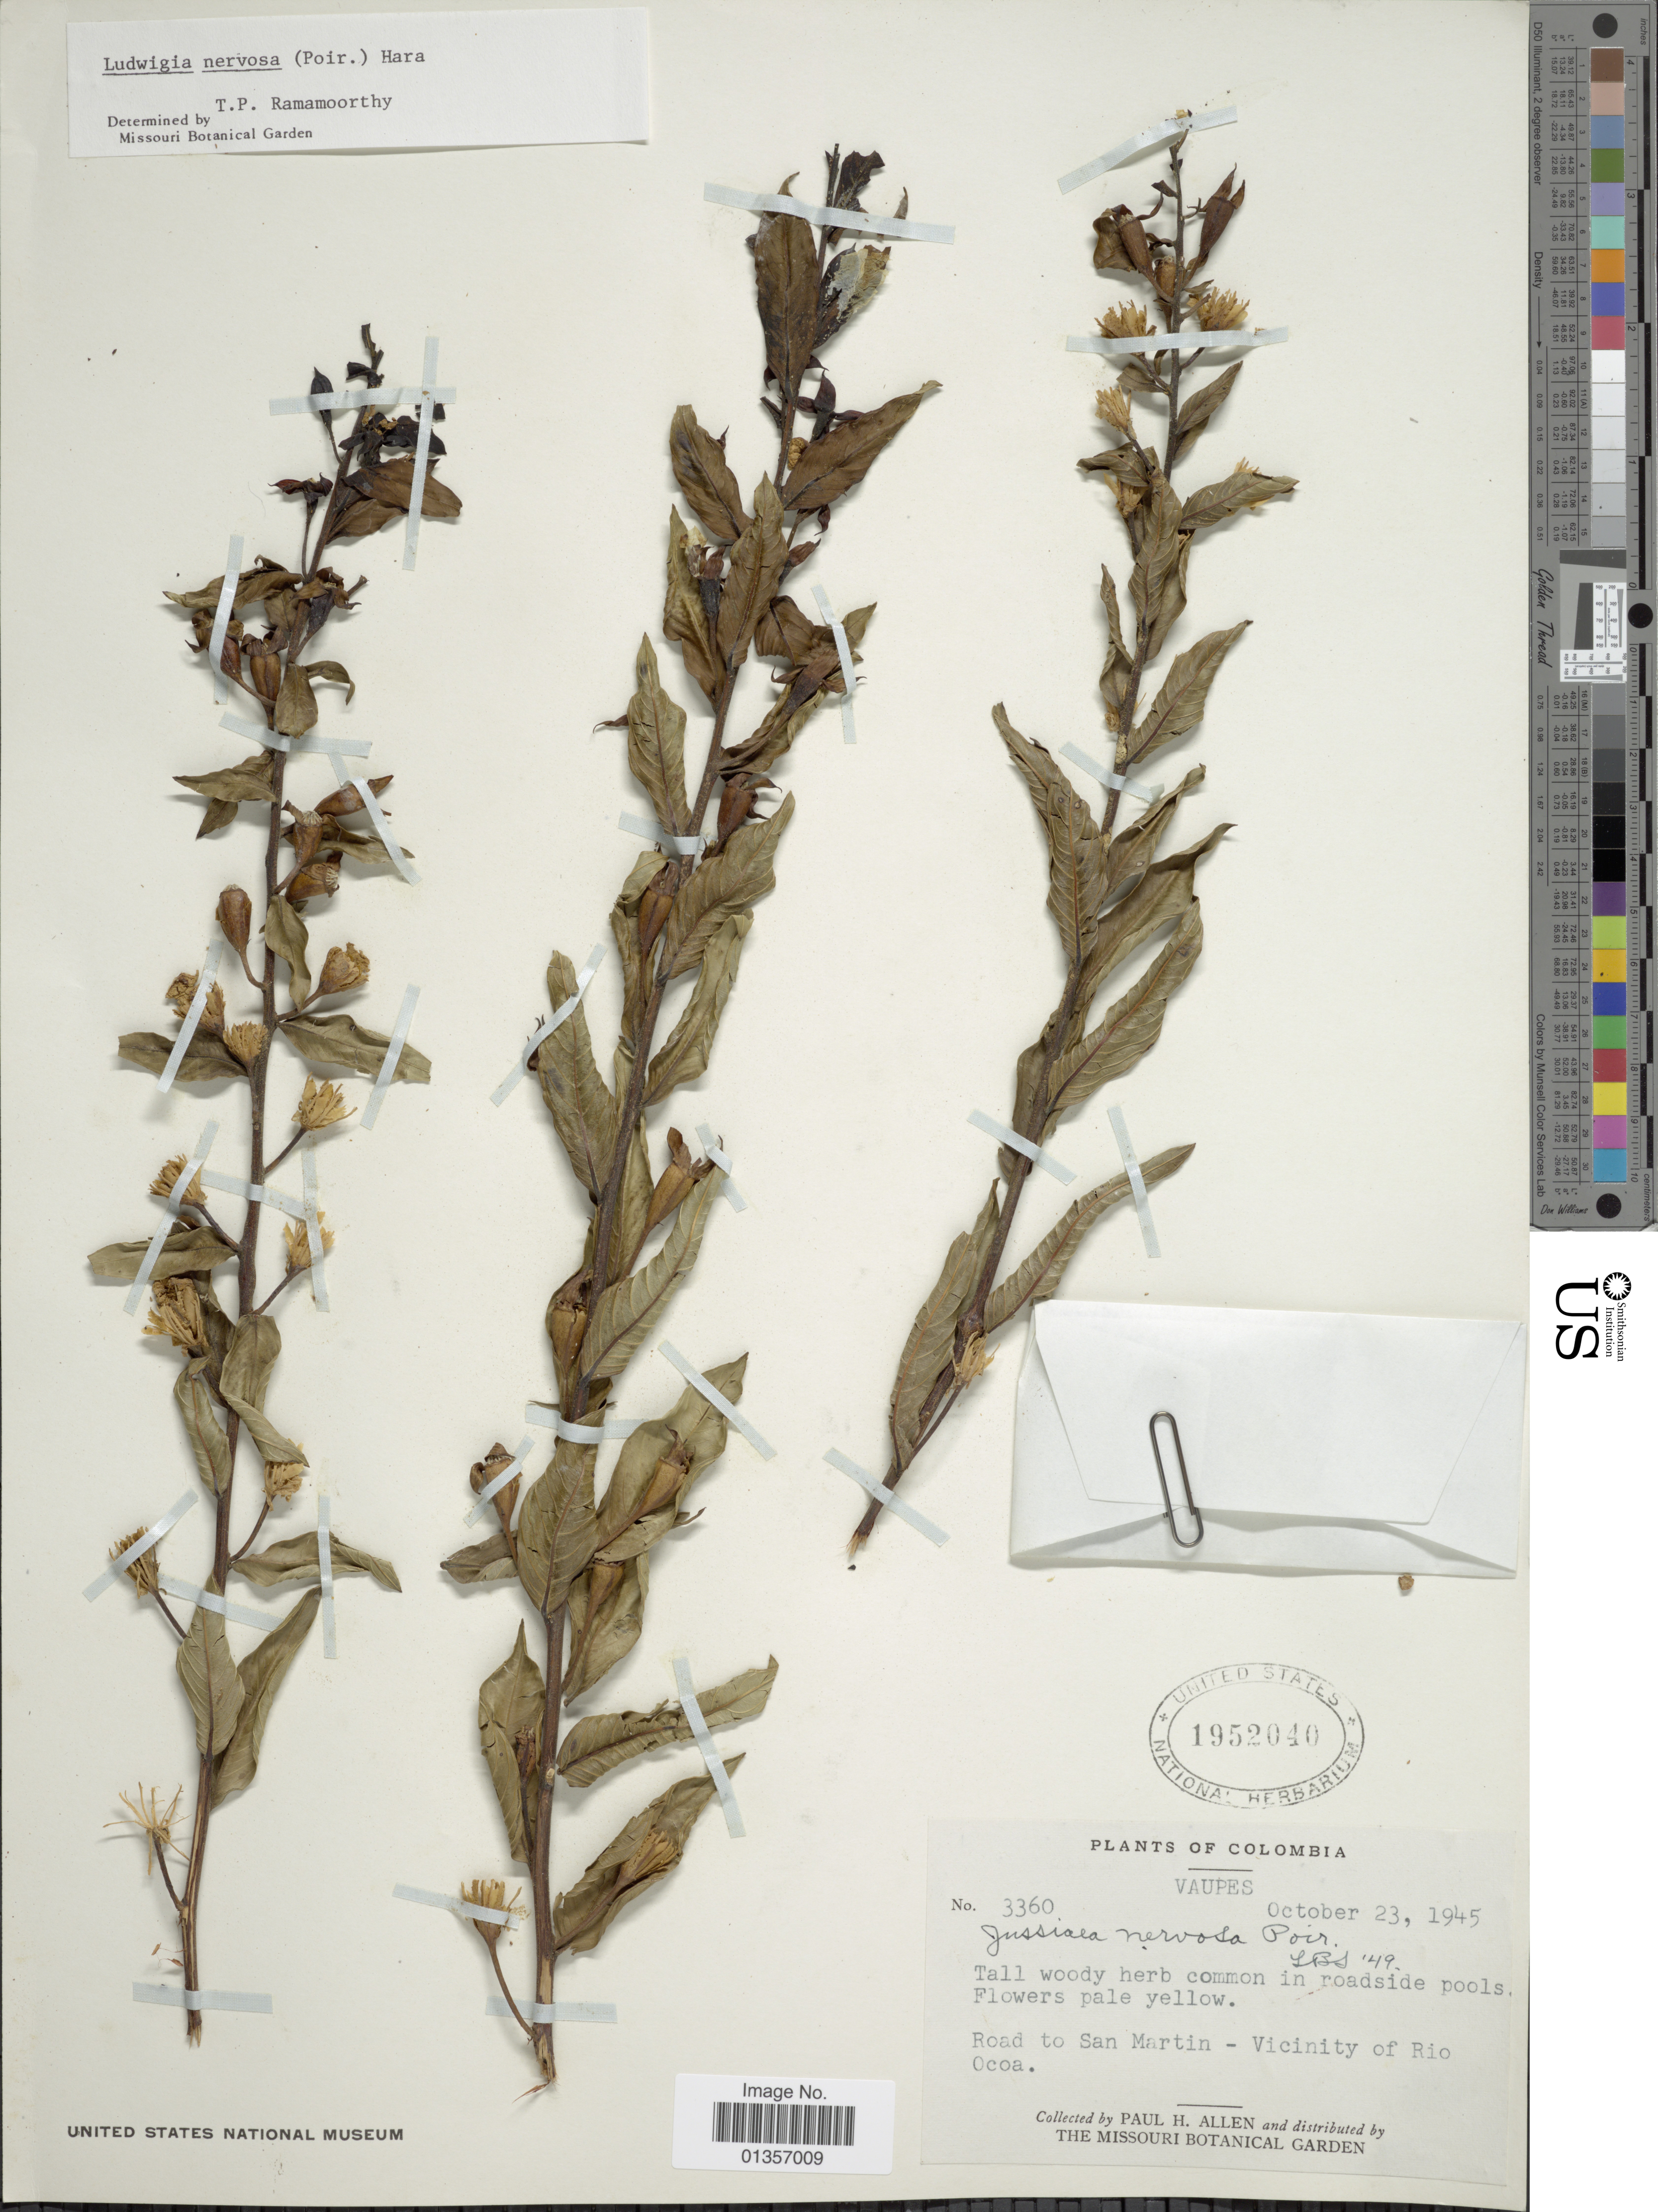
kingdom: Plantae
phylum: Tracheophyta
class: Magnoliopsida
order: Myrtales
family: Onagraceae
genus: Ludwigia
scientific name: Ludwigia nervosa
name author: (Poir.) H. Hara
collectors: P. H. Allen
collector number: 3360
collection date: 1945-10-23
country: Colombia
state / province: Vaupés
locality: Road to San Martin - Vicinity of Rio Ocoa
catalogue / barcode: US 1952040